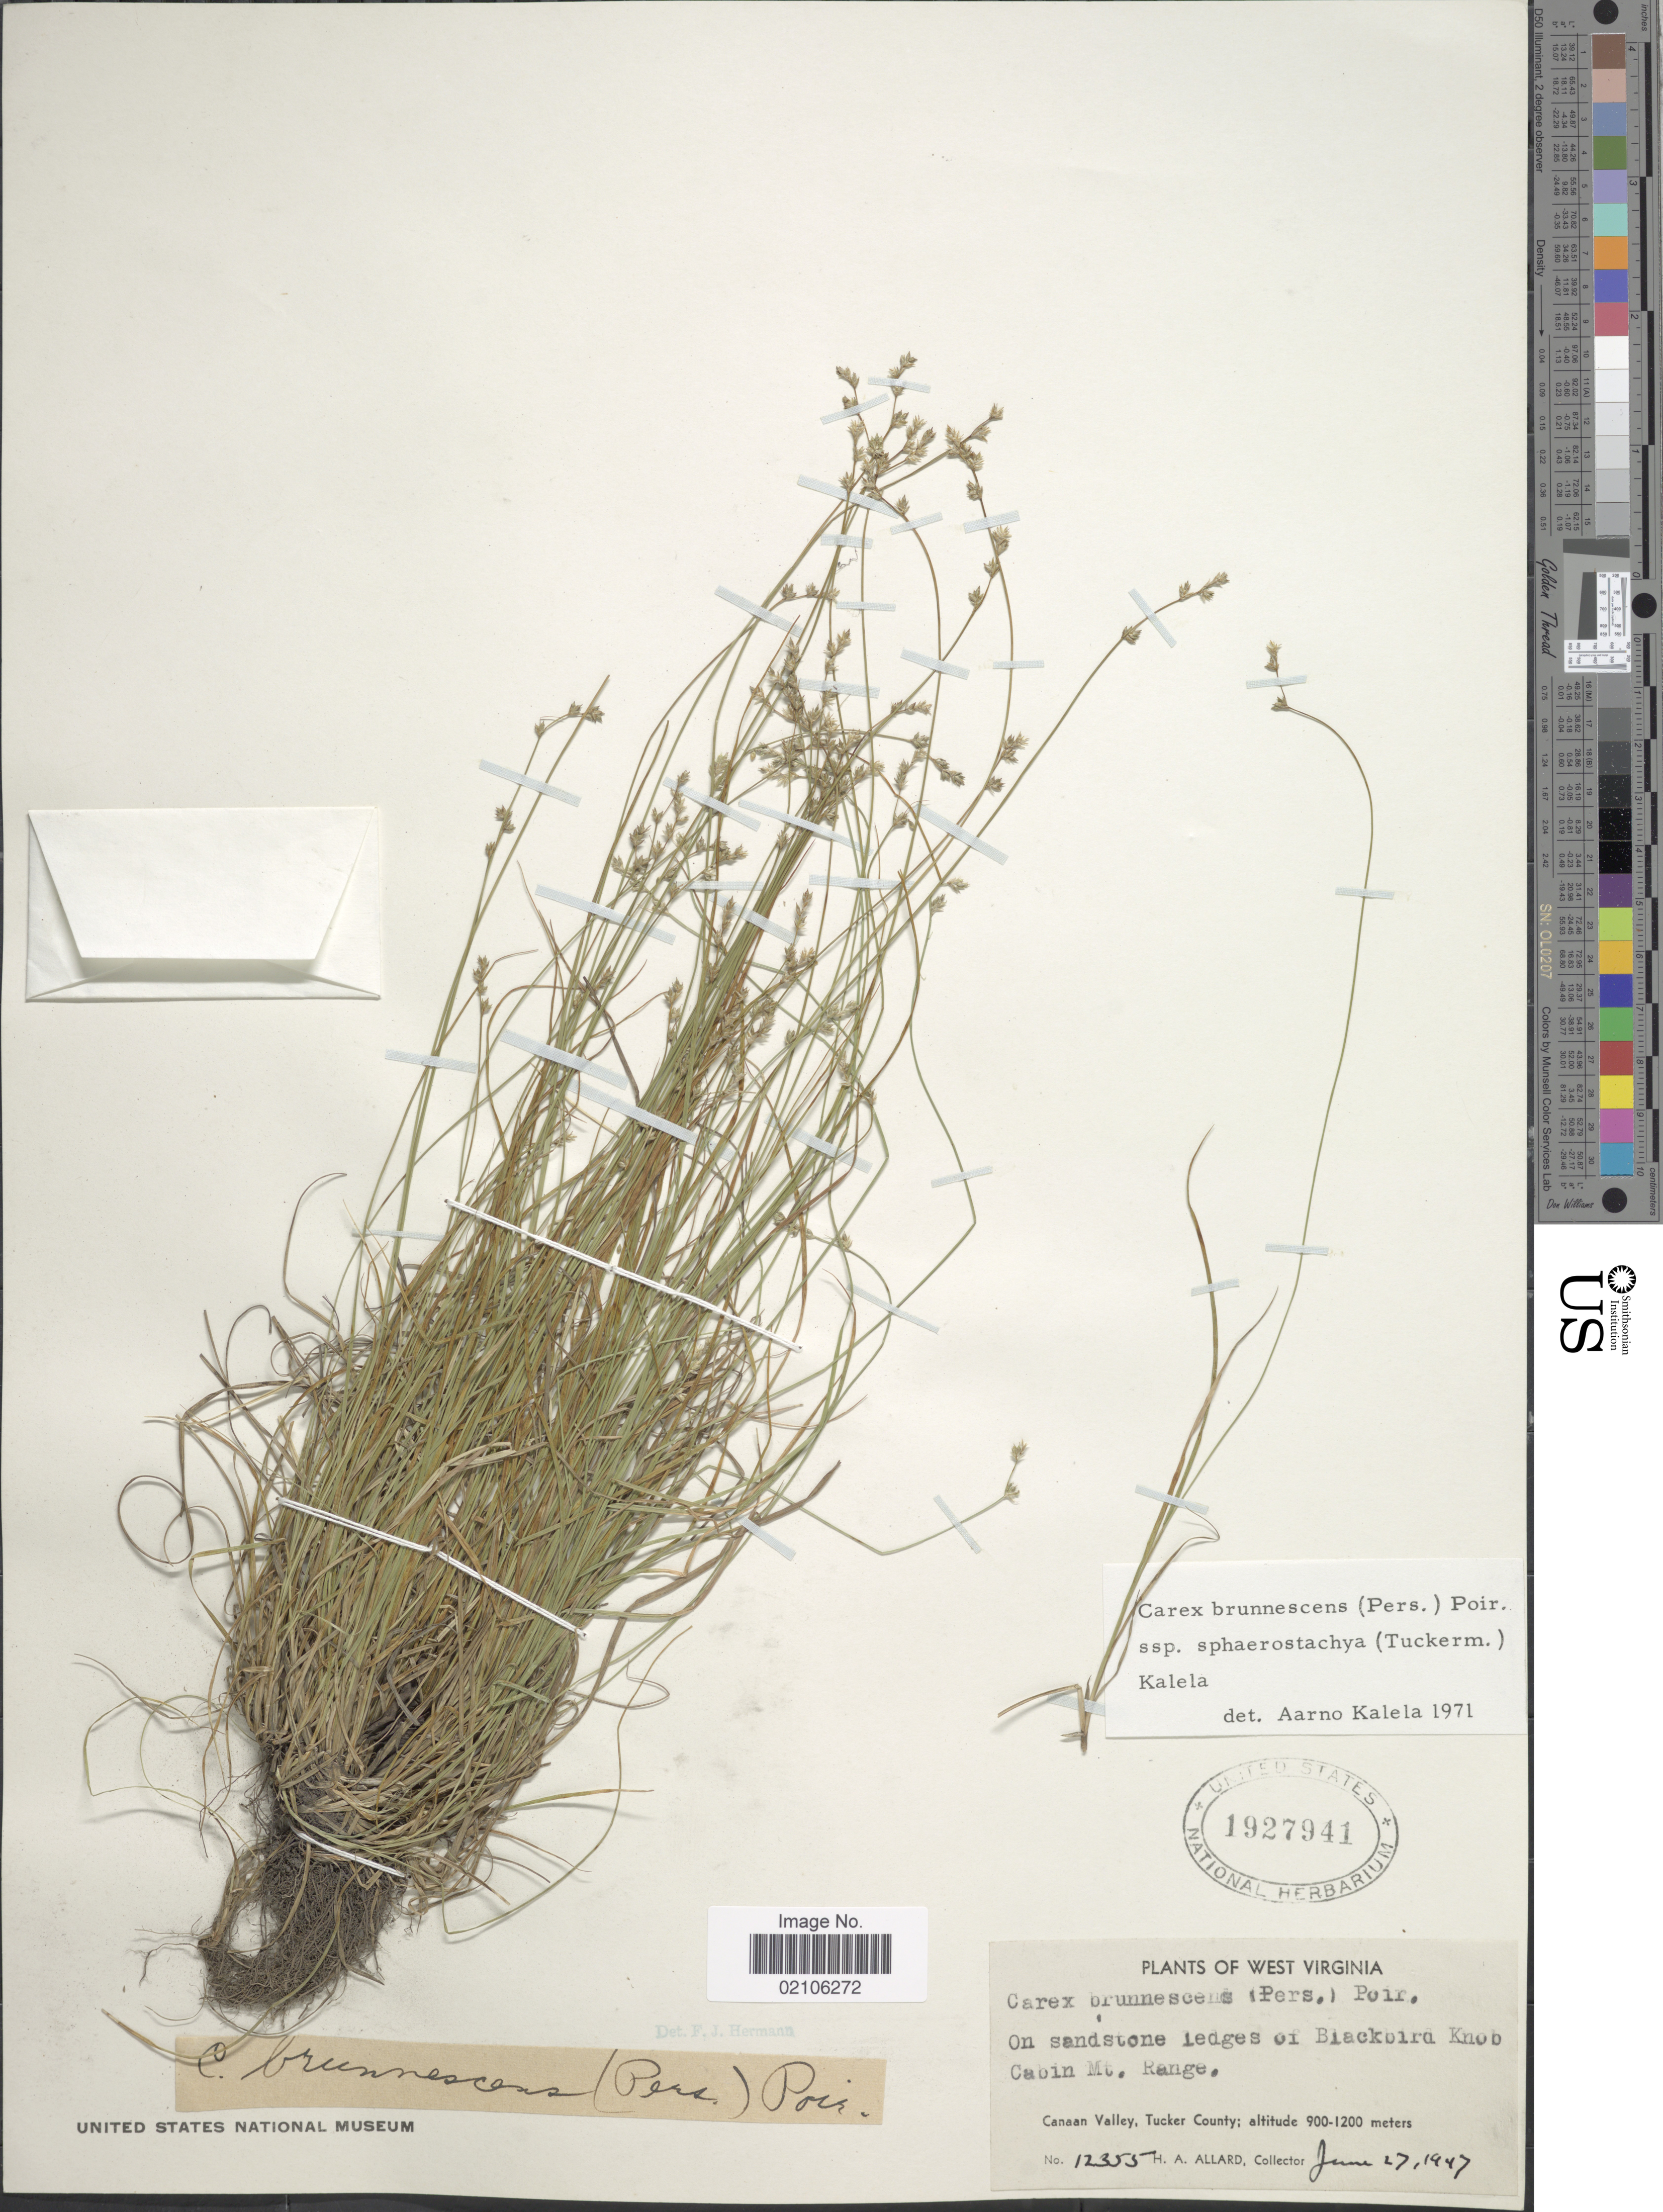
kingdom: Plantae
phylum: Tracheophyta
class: Liliopsida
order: Poales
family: Cyperaceae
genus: Carex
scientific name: Carex brunnescens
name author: (Pers.) Poir.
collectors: H. A. Allard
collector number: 12355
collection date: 1947-06-17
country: United States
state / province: West Virginia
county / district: Tucker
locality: On sandstone ledges of Blackbird Knob Cabin Mt. Range, Canaan Valleym Tucker County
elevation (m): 900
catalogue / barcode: US 1927941